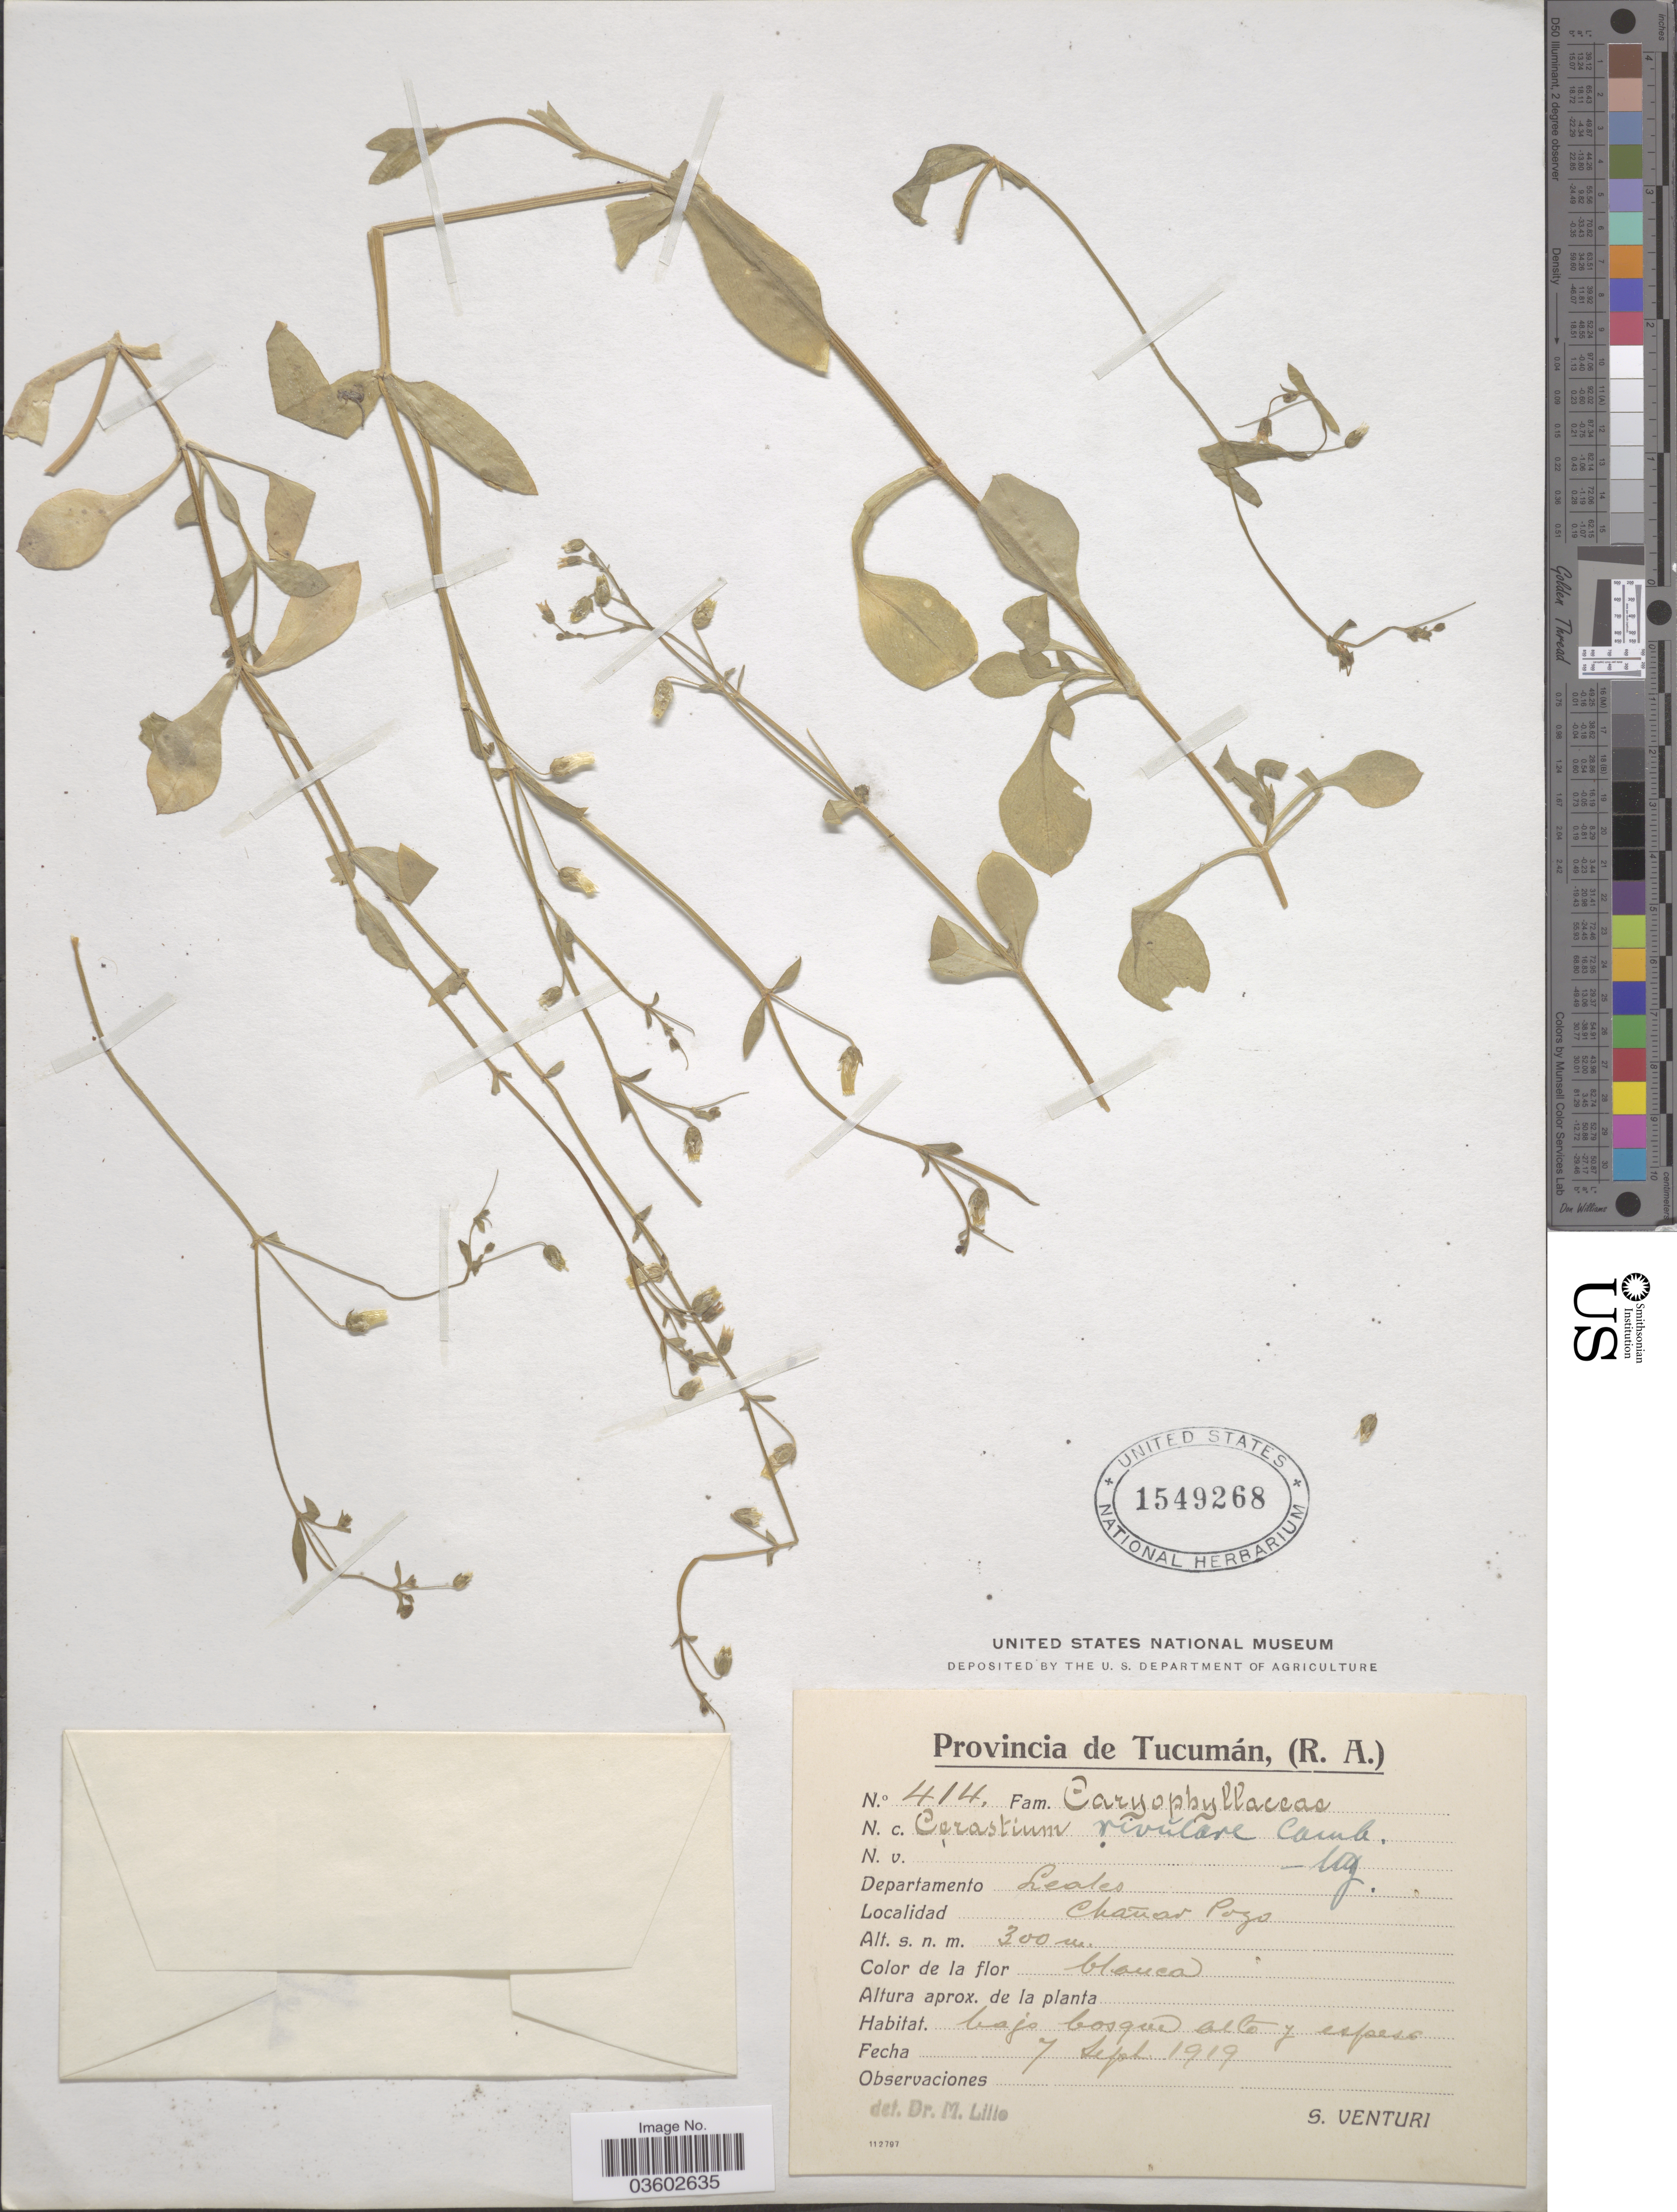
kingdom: Plantae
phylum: Tracheophyta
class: Magnoliopsida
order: Caryophyllales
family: Caryophyllaceae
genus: Cerastium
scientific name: Cerastium rivulare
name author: Cambess.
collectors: S. Venturi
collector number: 414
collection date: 1919-09-07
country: Argentina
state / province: Tucuman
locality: Departamento Leales. Chañar Pozo.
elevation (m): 300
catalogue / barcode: US 1549268